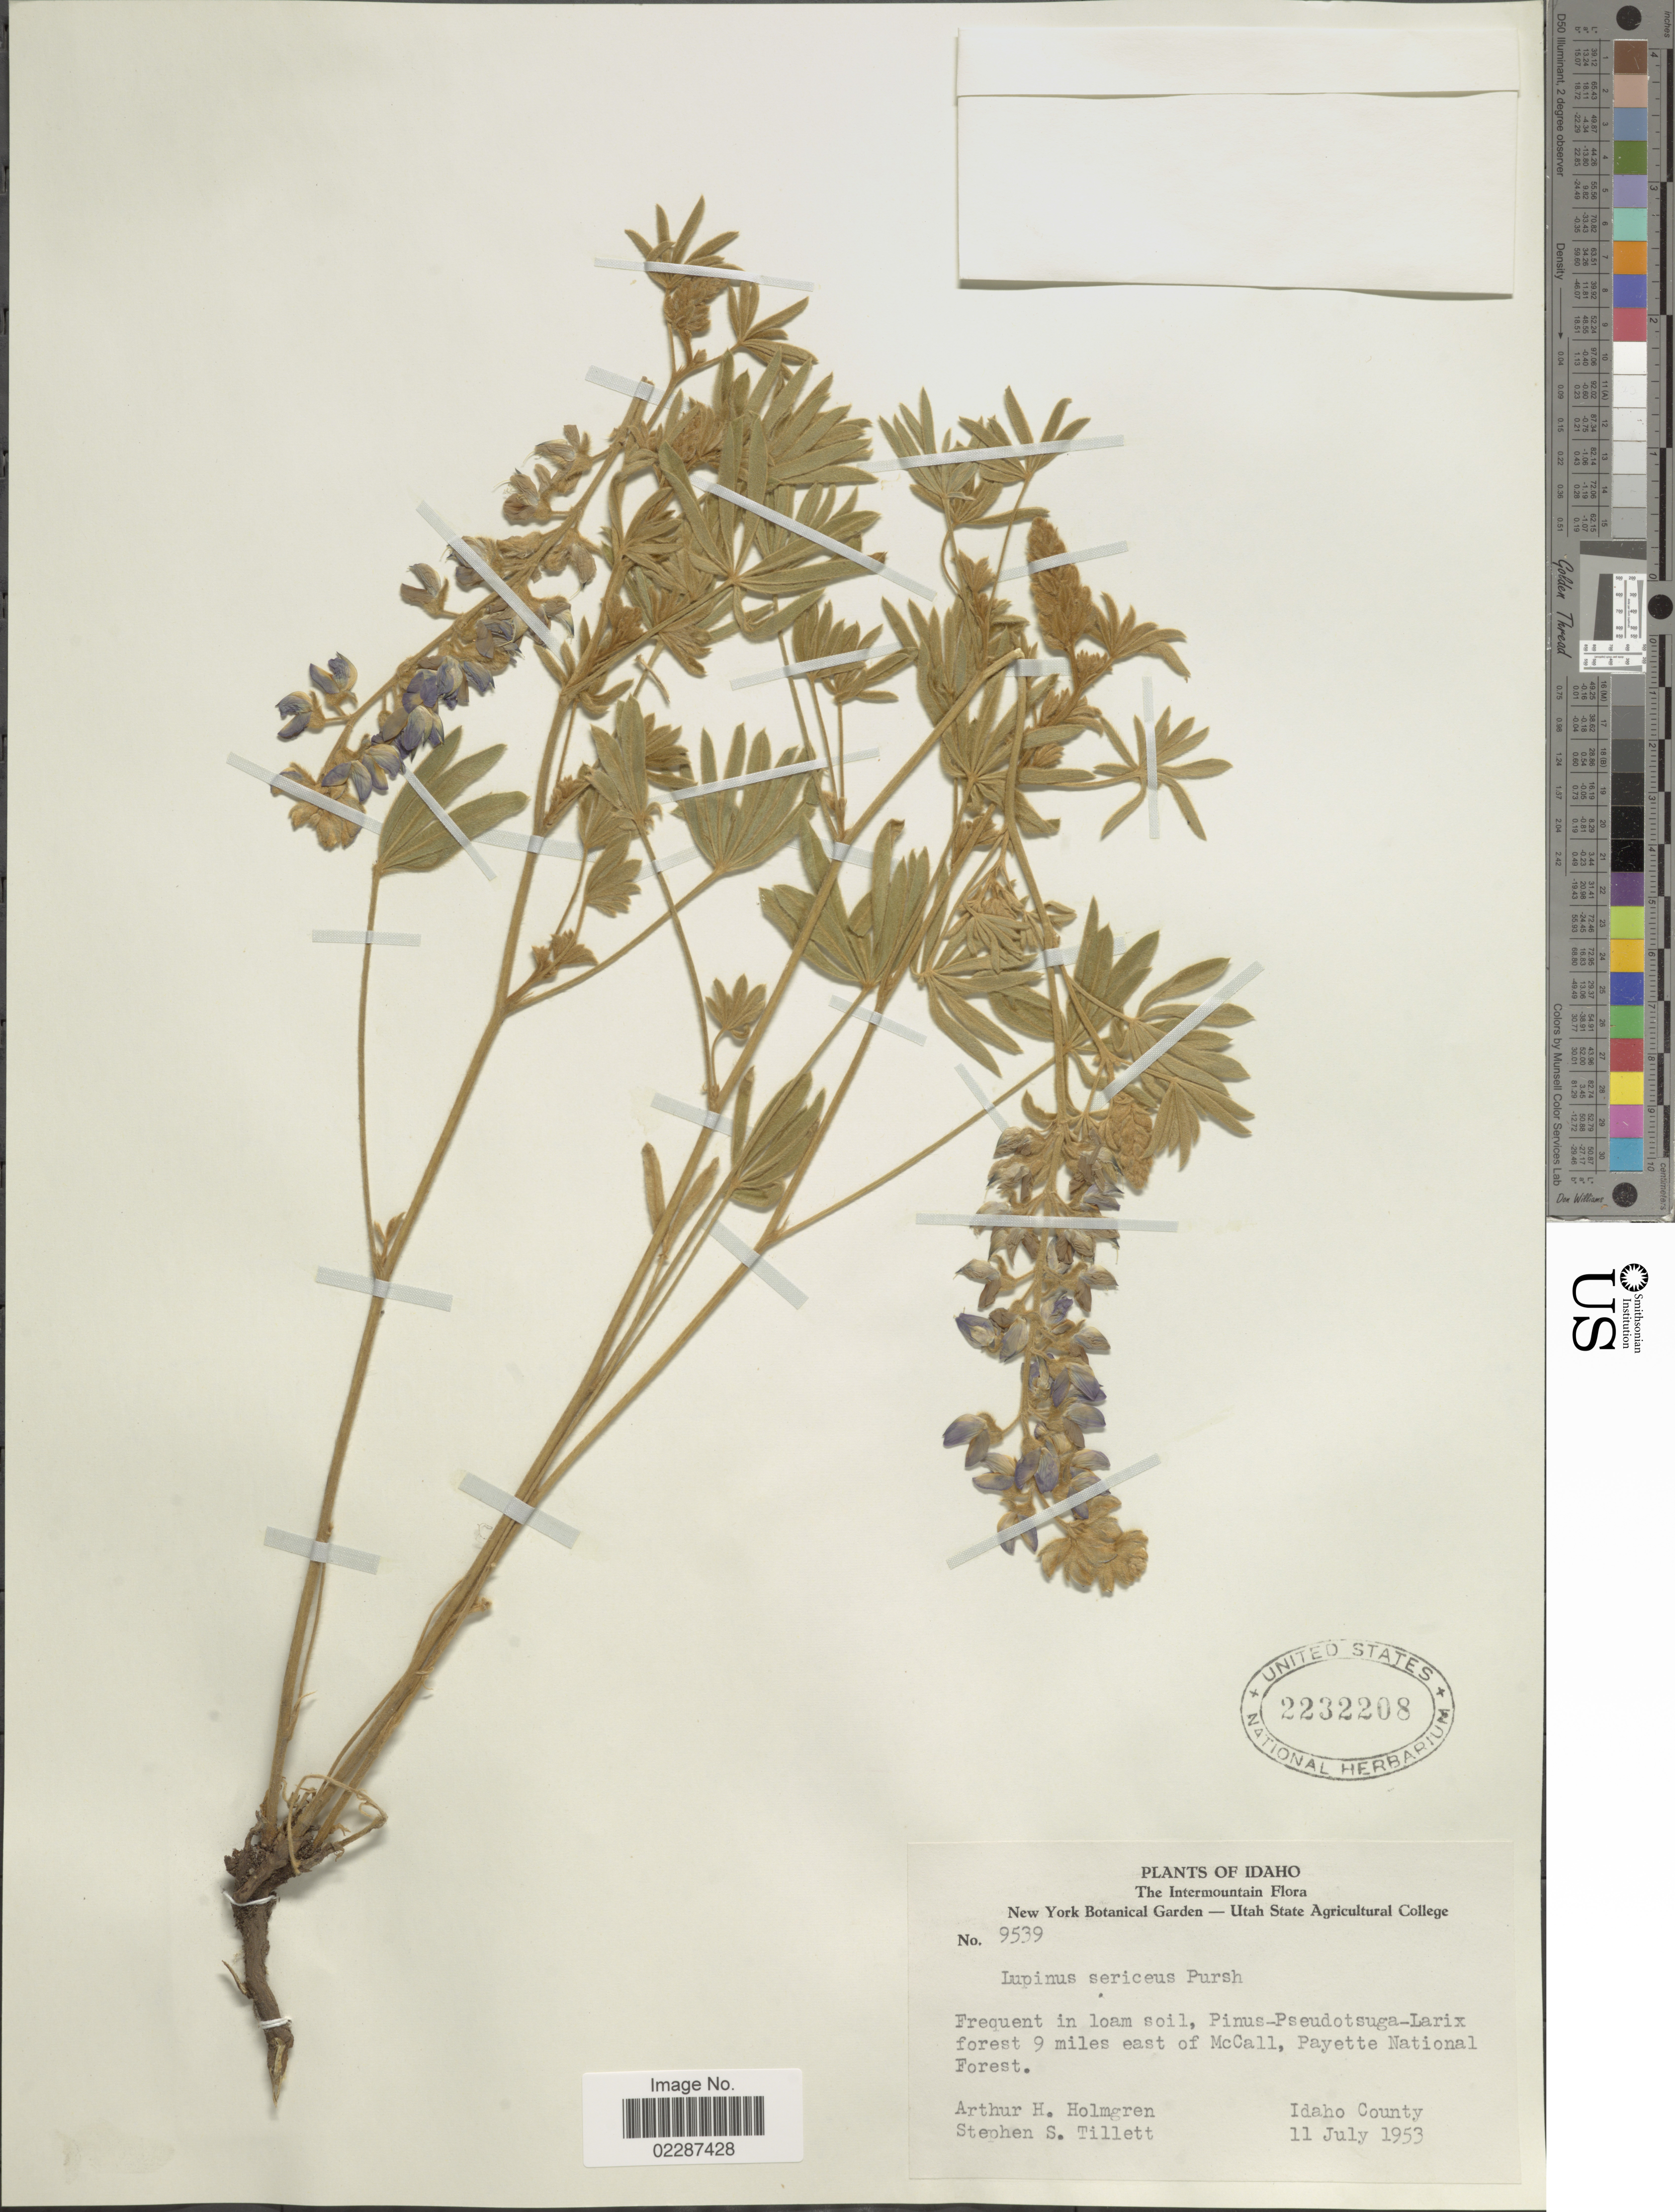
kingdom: Plantae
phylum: Tracheophyta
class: Magnoliopsida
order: Fabales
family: Fabaceae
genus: Lupinus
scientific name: Lupinus sericeus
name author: Pursh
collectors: A. H. Holmgren & S. S. Tillett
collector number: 9539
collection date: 1953-07-11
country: United States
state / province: Idaho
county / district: Idaho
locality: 9 miles E of McCall, Payette National Forest,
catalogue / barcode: US 2232208